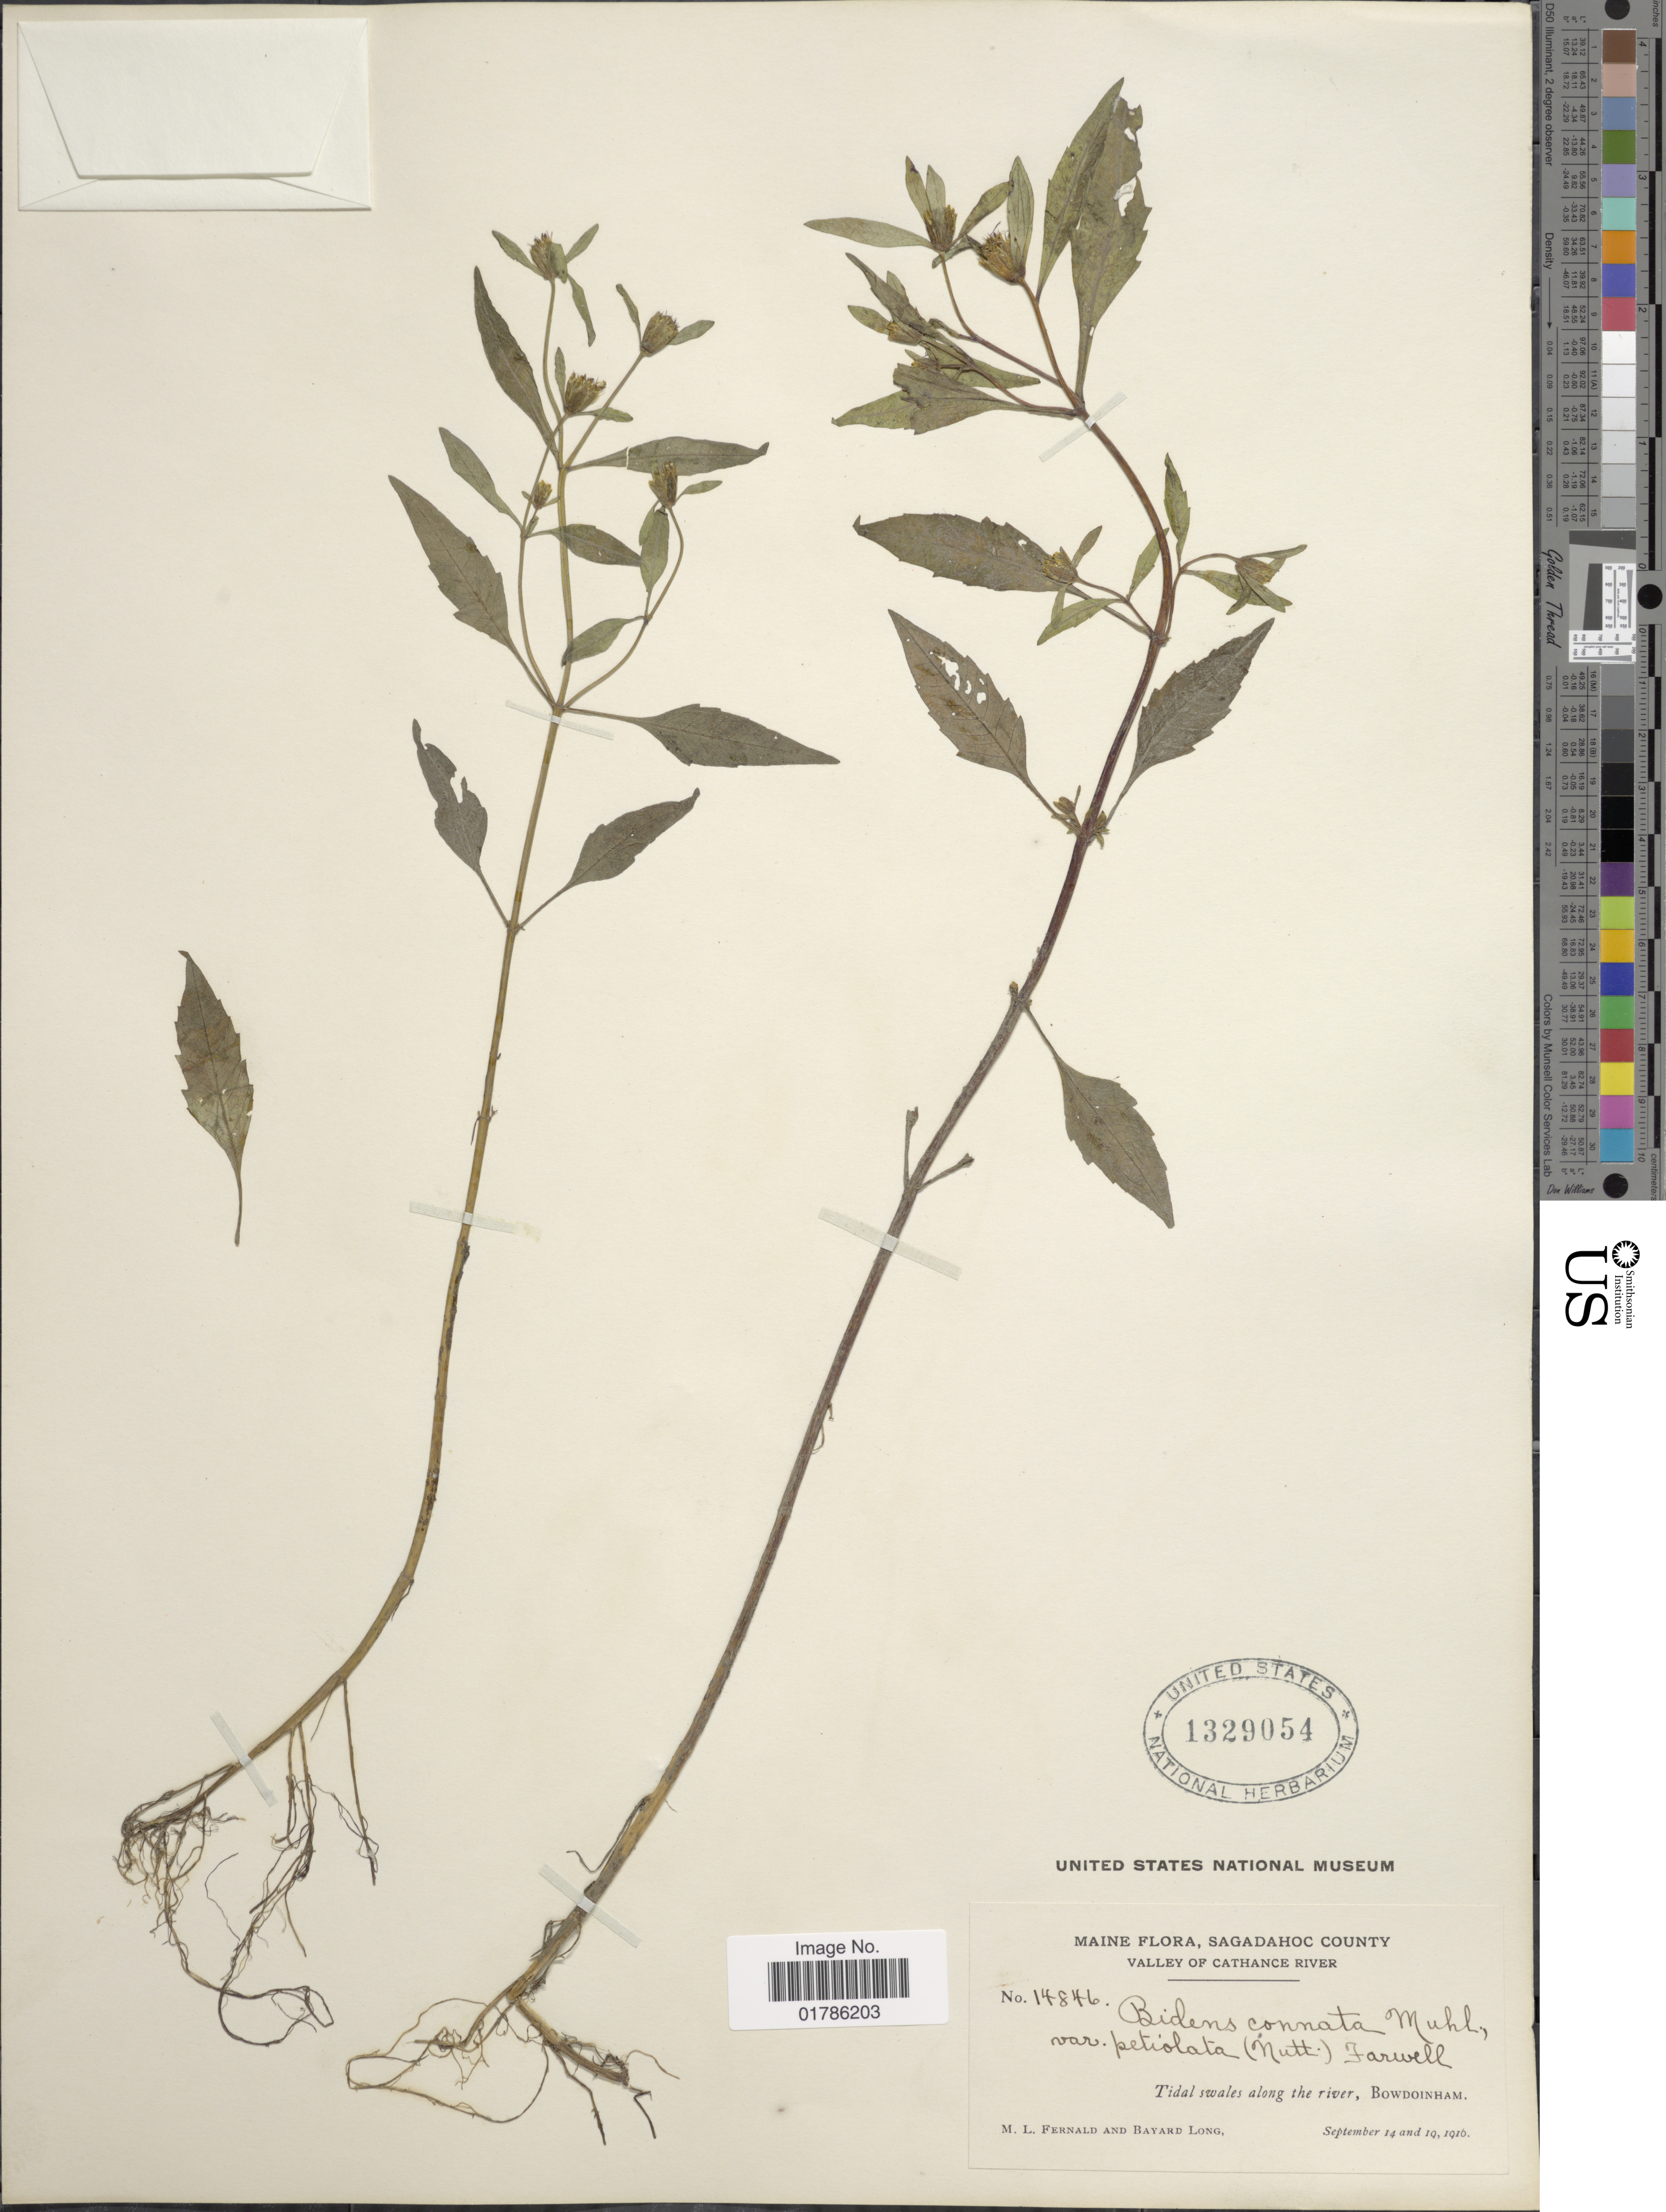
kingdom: Plantae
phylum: Tracheophyta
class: Magnoliopsida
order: Asterales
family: Asteraceae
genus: Bidens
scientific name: Bidens connata var. petiolata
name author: (Nutt.) Farw.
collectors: M. L. Fernald & B. Long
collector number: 14846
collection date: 1916-09-14/1916-09-19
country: United States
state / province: Maine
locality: Sagadahoc County, Valley of Cathance River, Tidal swales along the river, Bowdoinham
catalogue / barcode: US 1329054